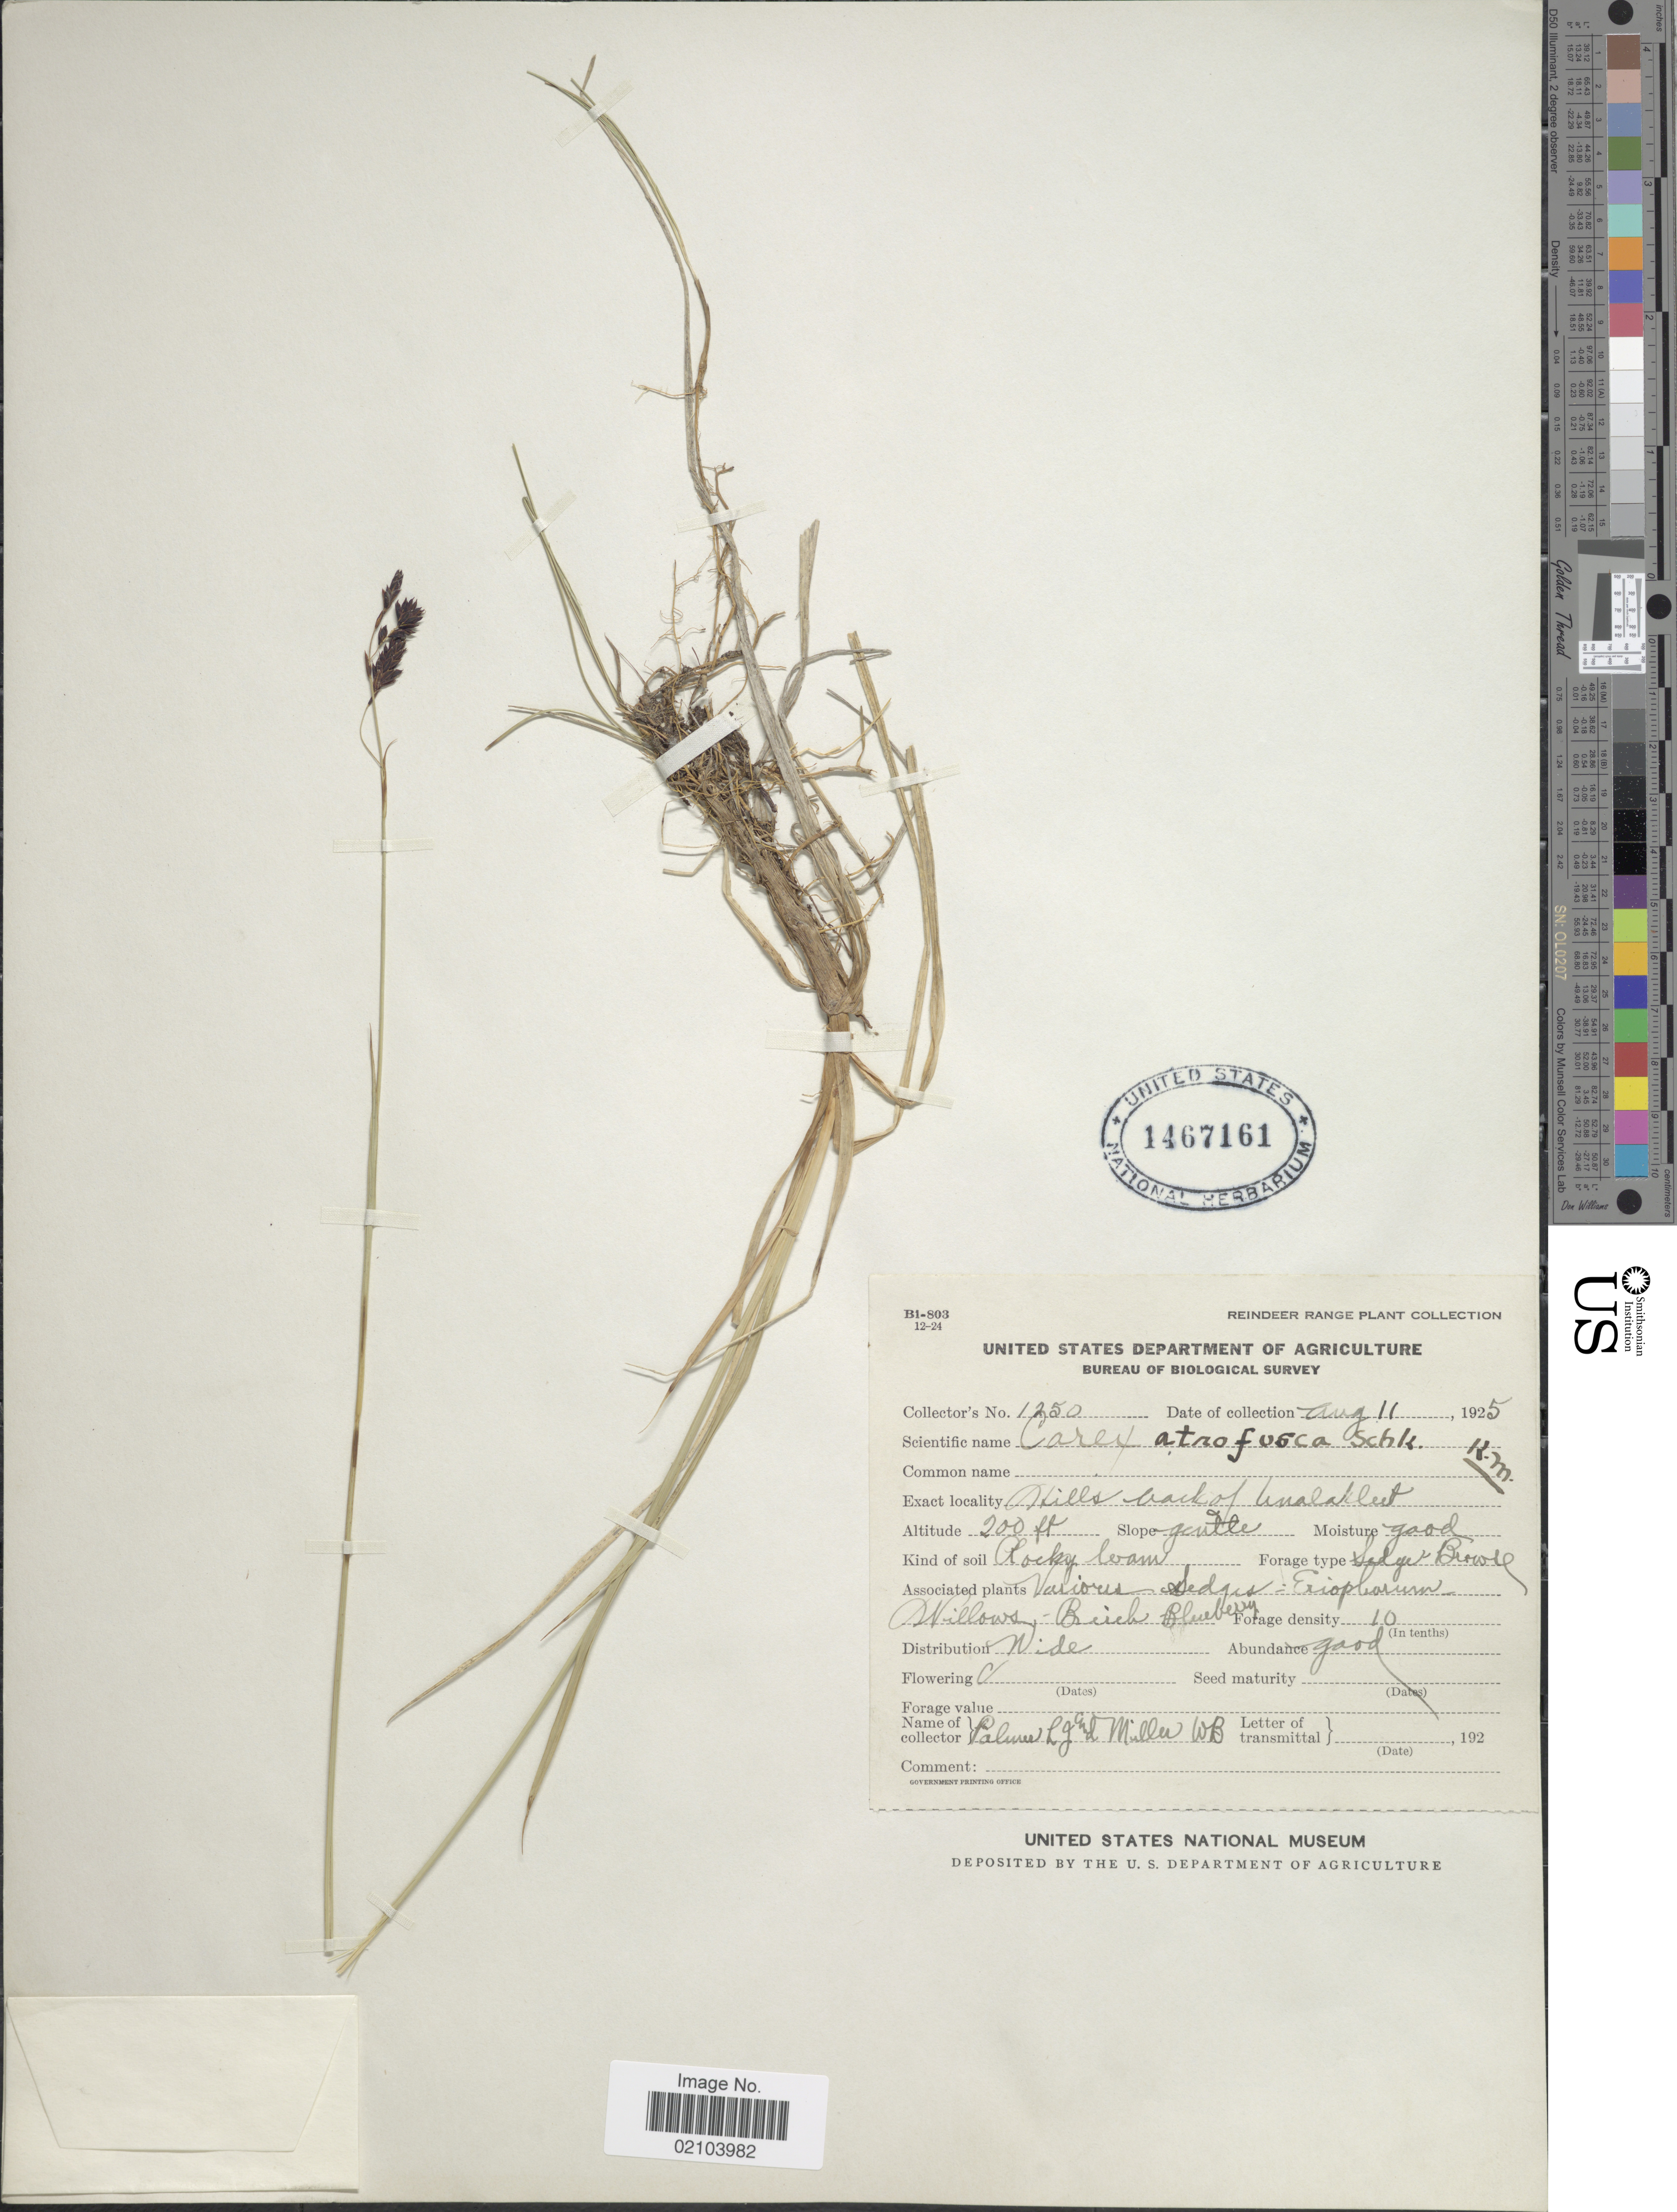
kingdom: Plantae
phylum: Tracheophyta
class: Liliopsida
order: Poales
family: Cyperaceae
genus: Carex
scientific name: Carex atrofusca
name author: Schkuhr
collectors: L. J. Palmer & W. Miller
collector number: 1250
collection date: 1925-08-11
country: United States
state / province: Alaska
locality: Reindeer Range. Hills back of Unalakleet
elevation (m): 61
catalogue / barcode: US 1467161